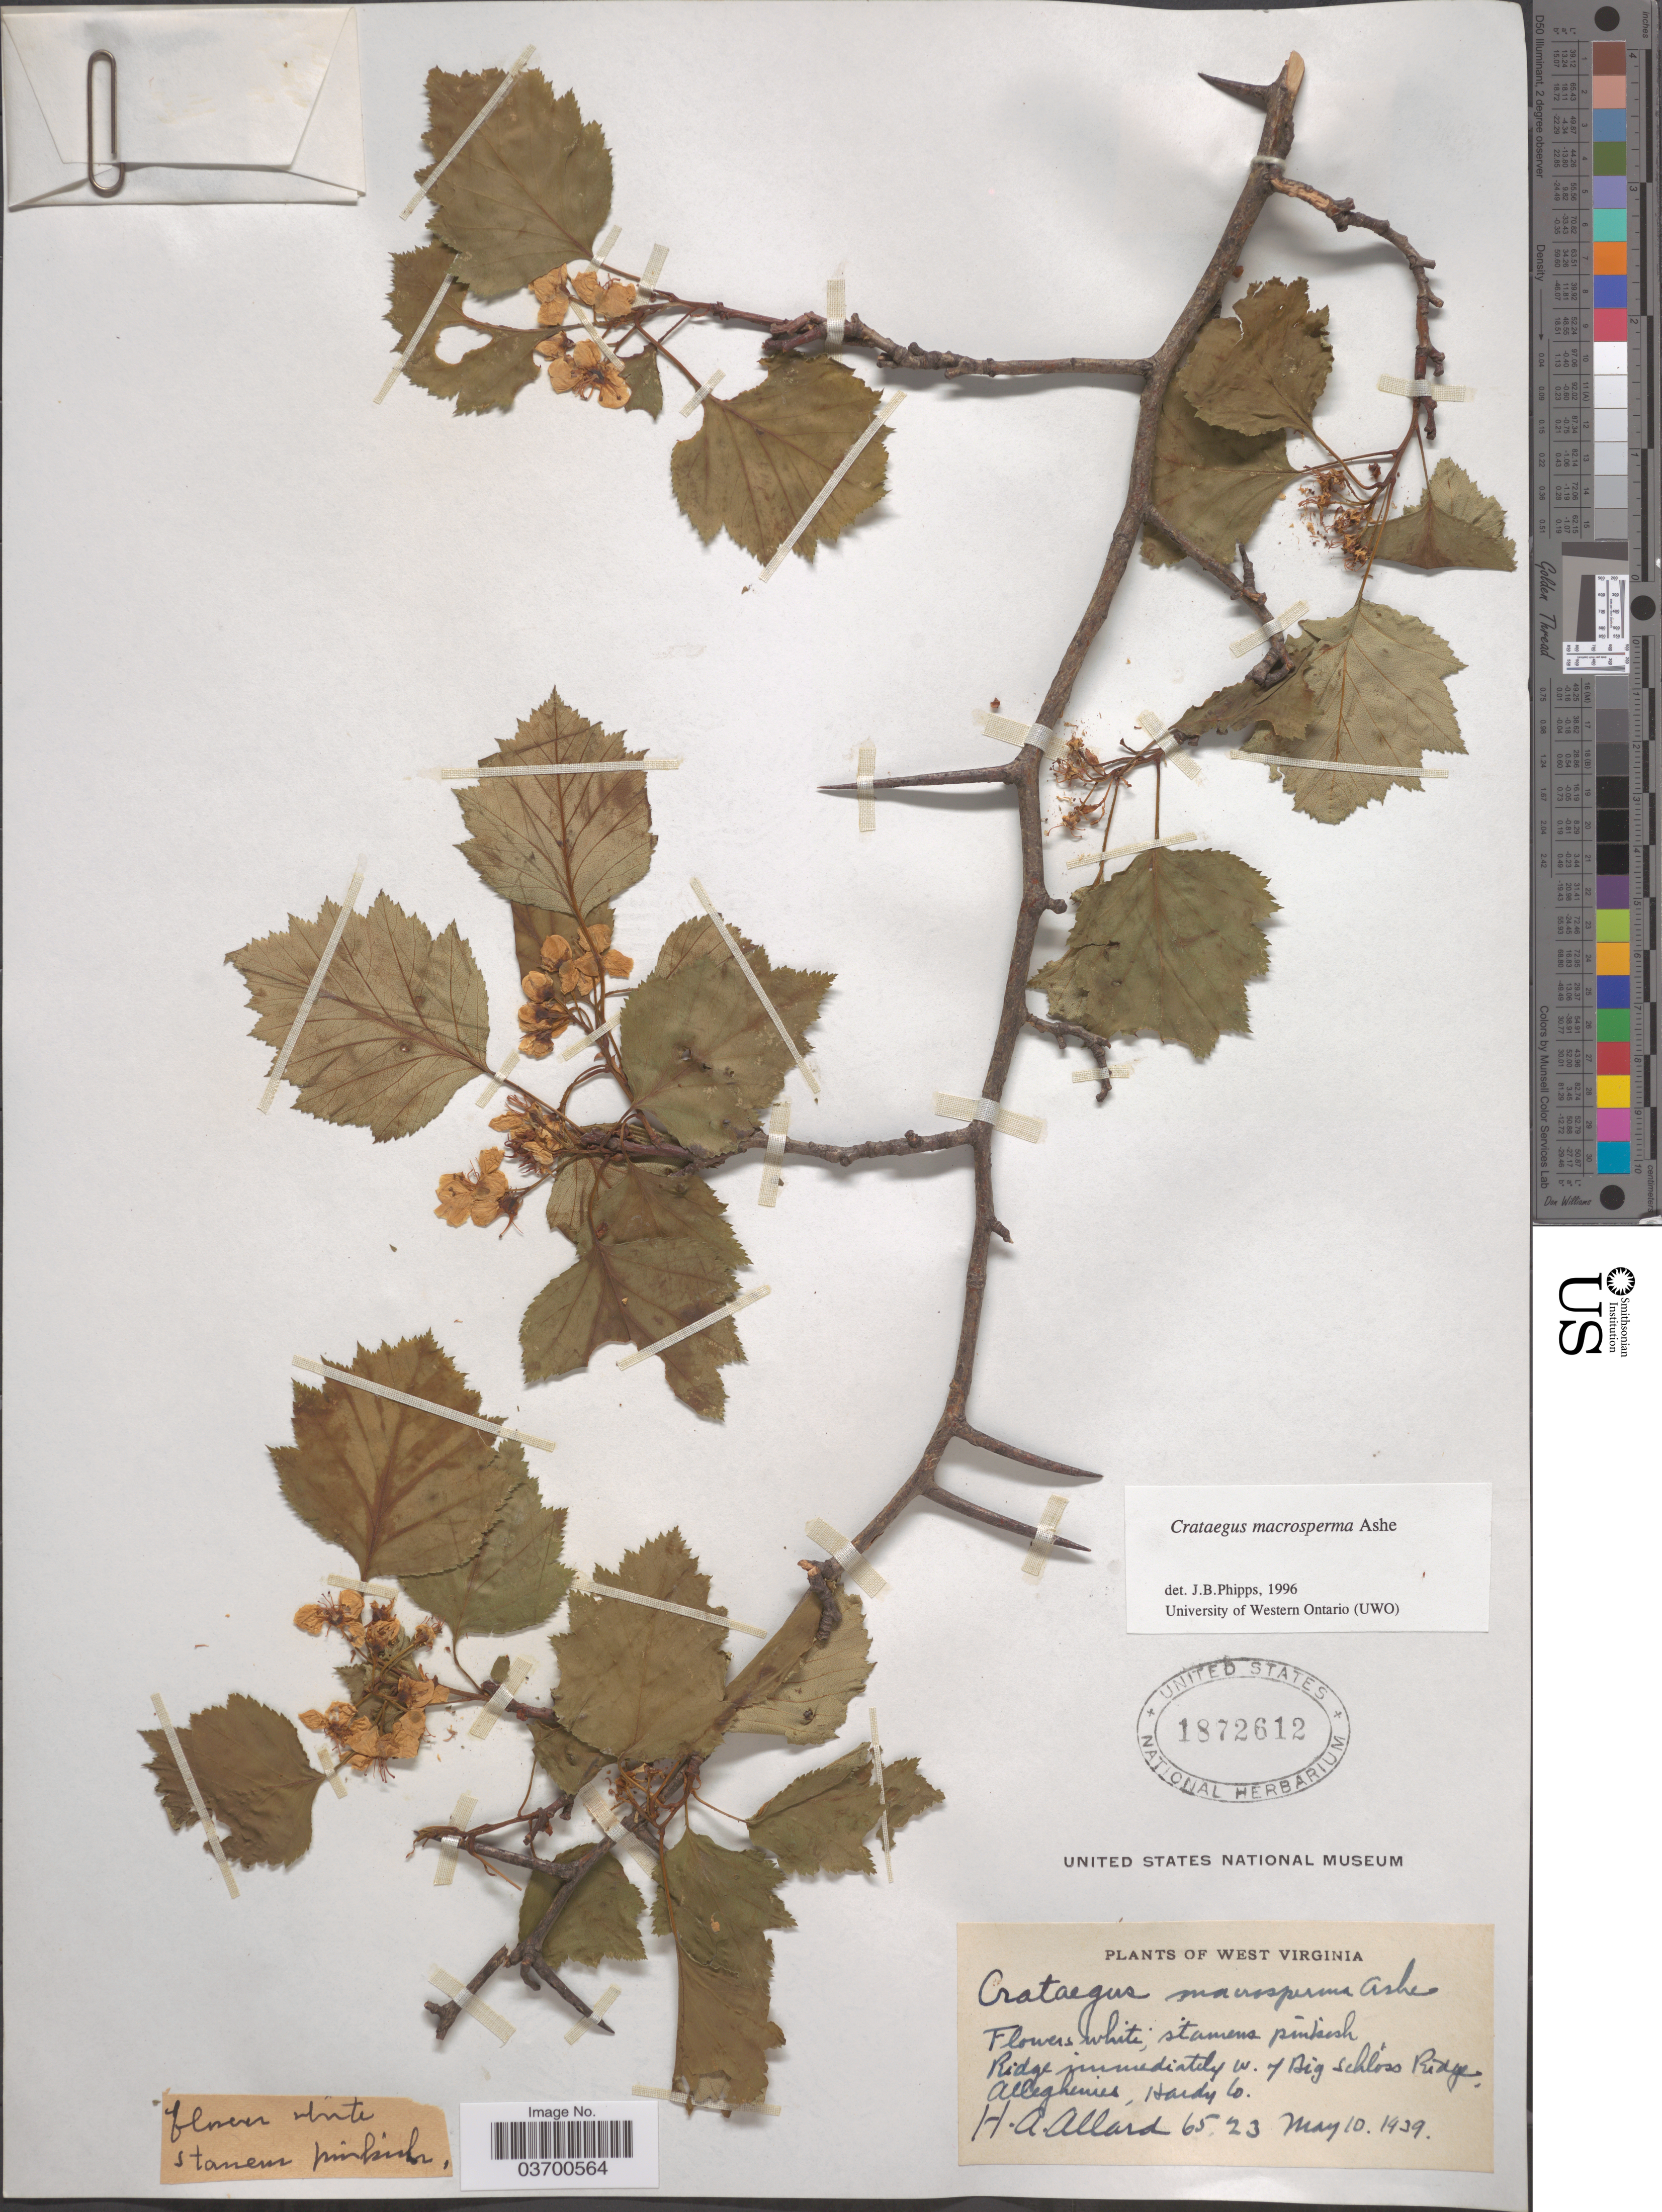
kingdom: Plantae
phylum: Tracheophyta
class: Magnoliopsida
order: Rosales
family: Rosaceae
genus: Crataegus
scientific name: Crataegus macrosperma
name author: Ashe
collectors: H. A. Allard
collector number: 6523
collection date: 1939-05-10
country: United States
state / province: West Virginia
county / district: Hardy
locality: Ridge immediately w. of Big Schloss Ridge Alleghenies, Hardy Co.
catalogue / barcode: US 1872612